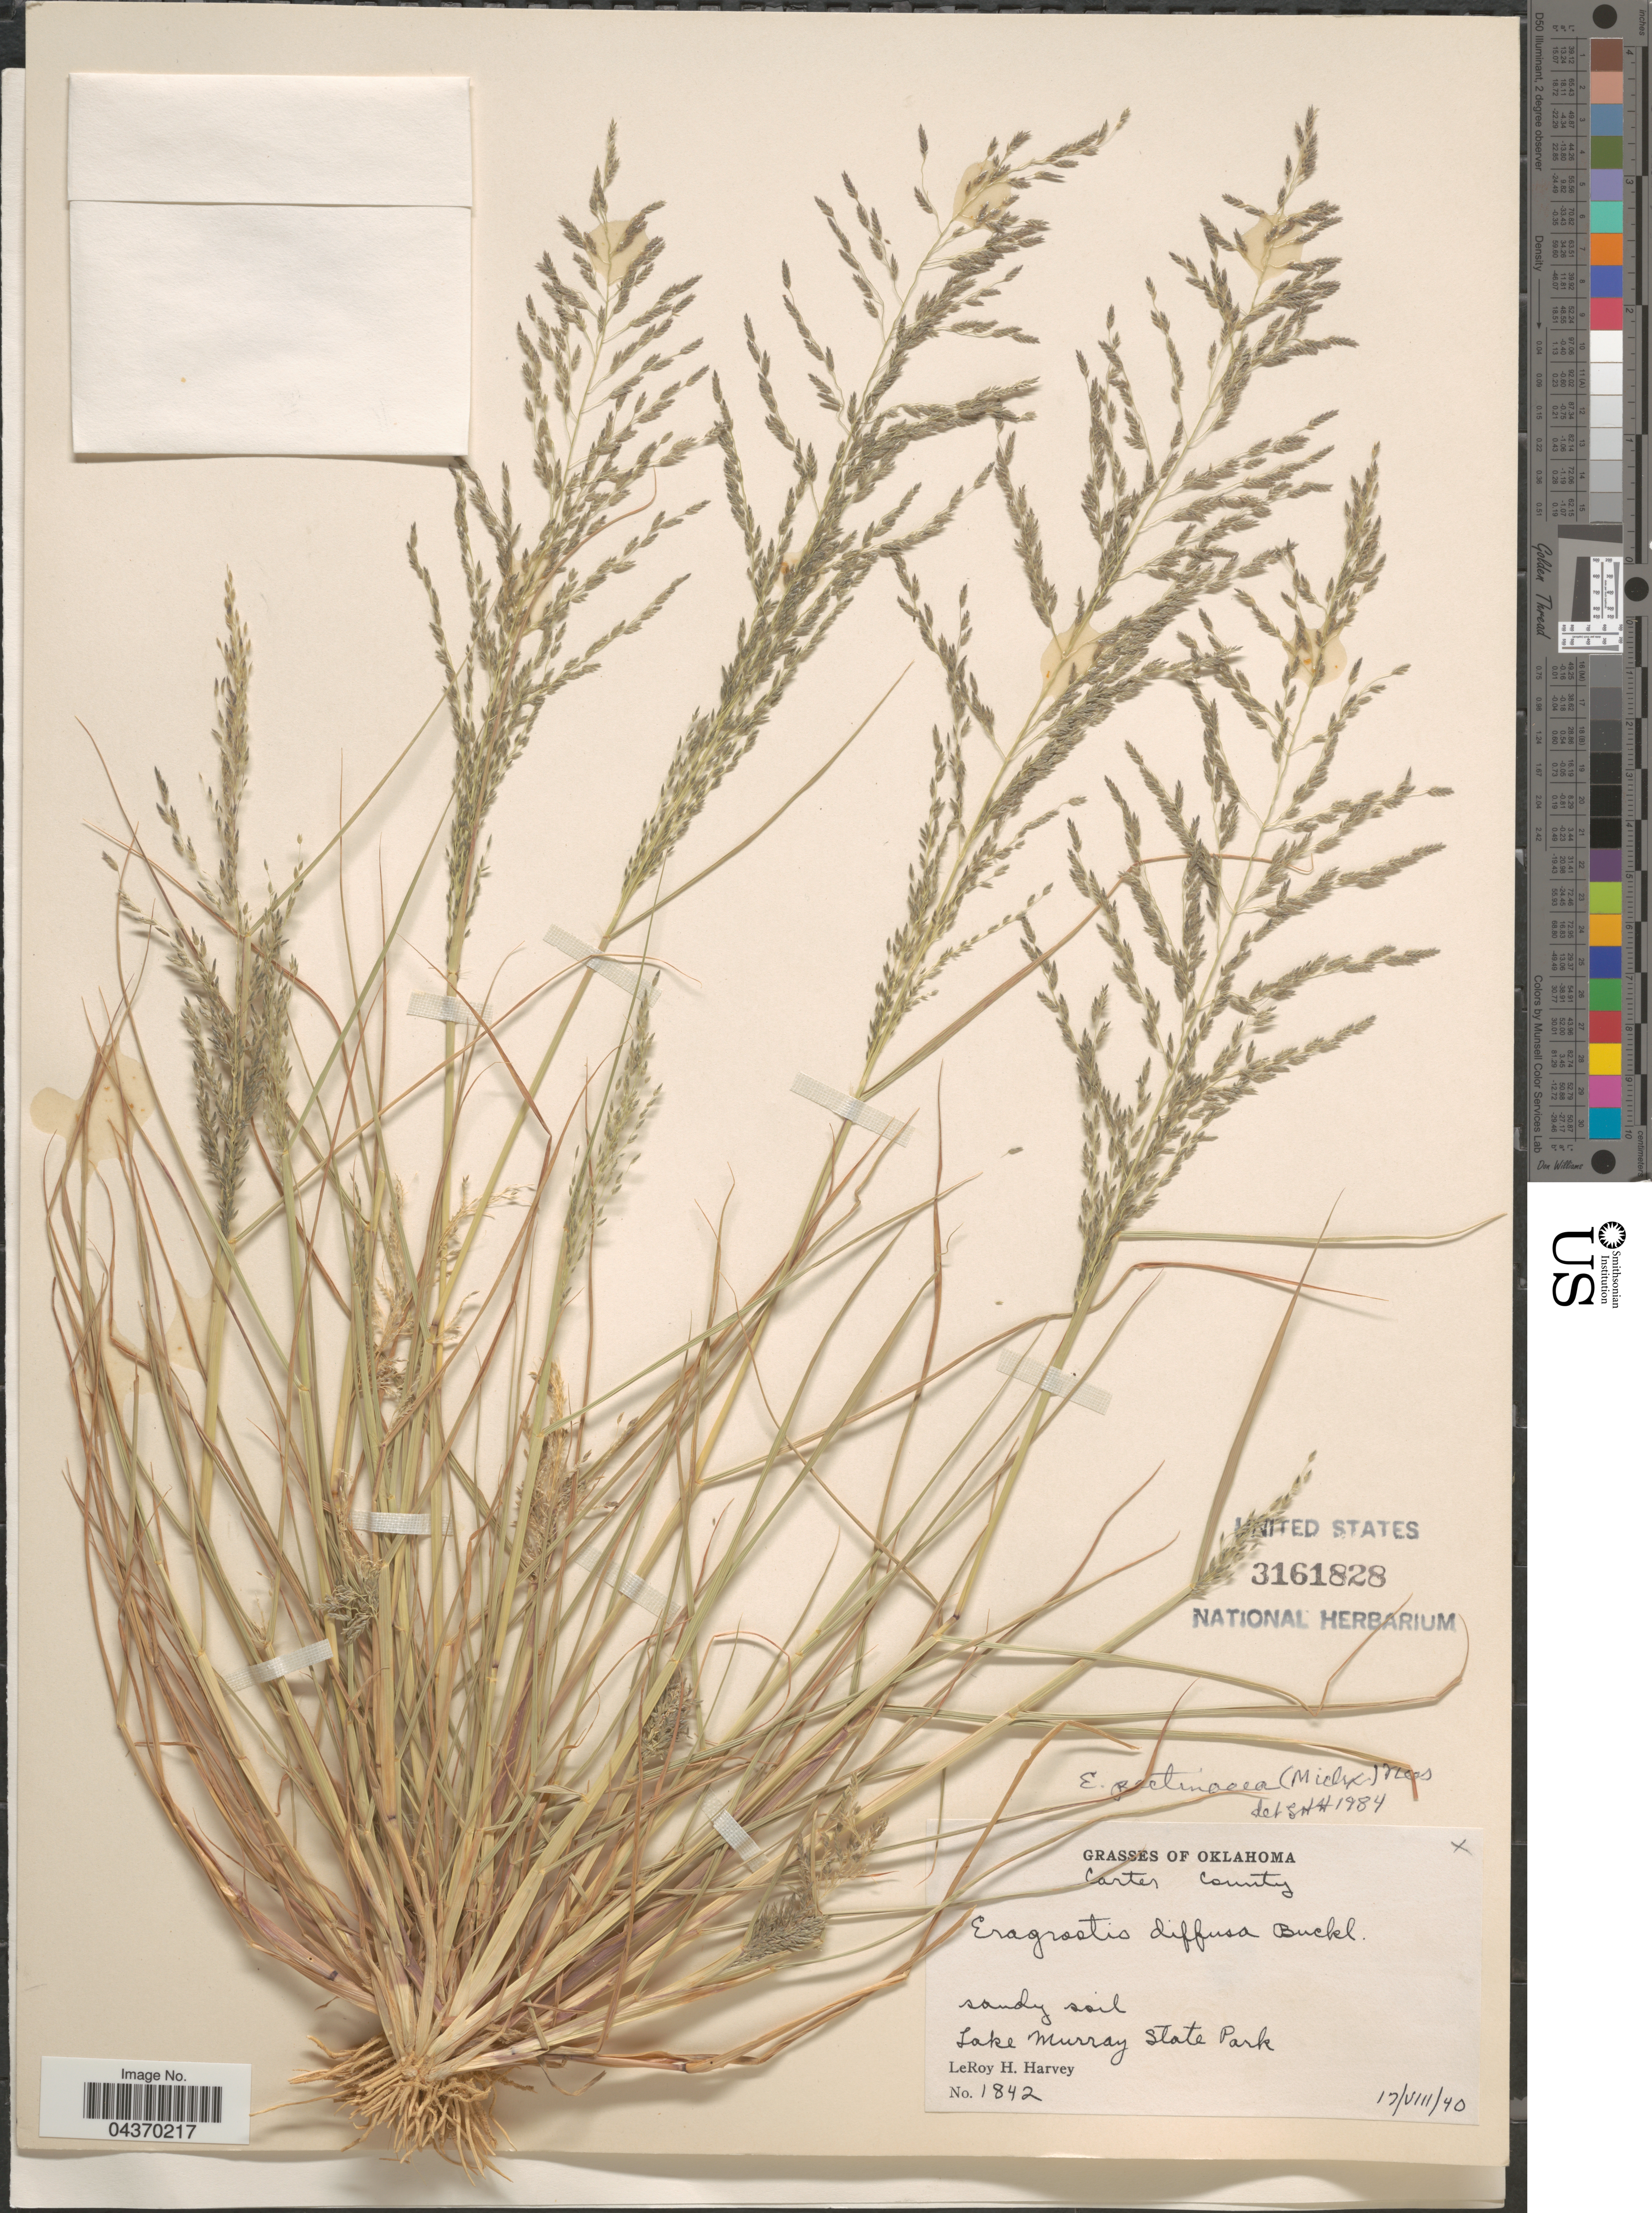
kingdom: Plantae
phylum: Tracheophyta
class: Liliopsida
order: Poales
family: Poaceae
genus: Eragrostis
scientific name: Eragrostis pectinacea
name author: (Michx.) Nees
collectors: L. H. Harvey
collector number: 1842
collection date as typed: Transcribed d/m/y: 17/8/40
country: United States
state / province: Oklahoma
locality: Carter County. Lake Murray State Park.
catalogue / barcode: US 3161828